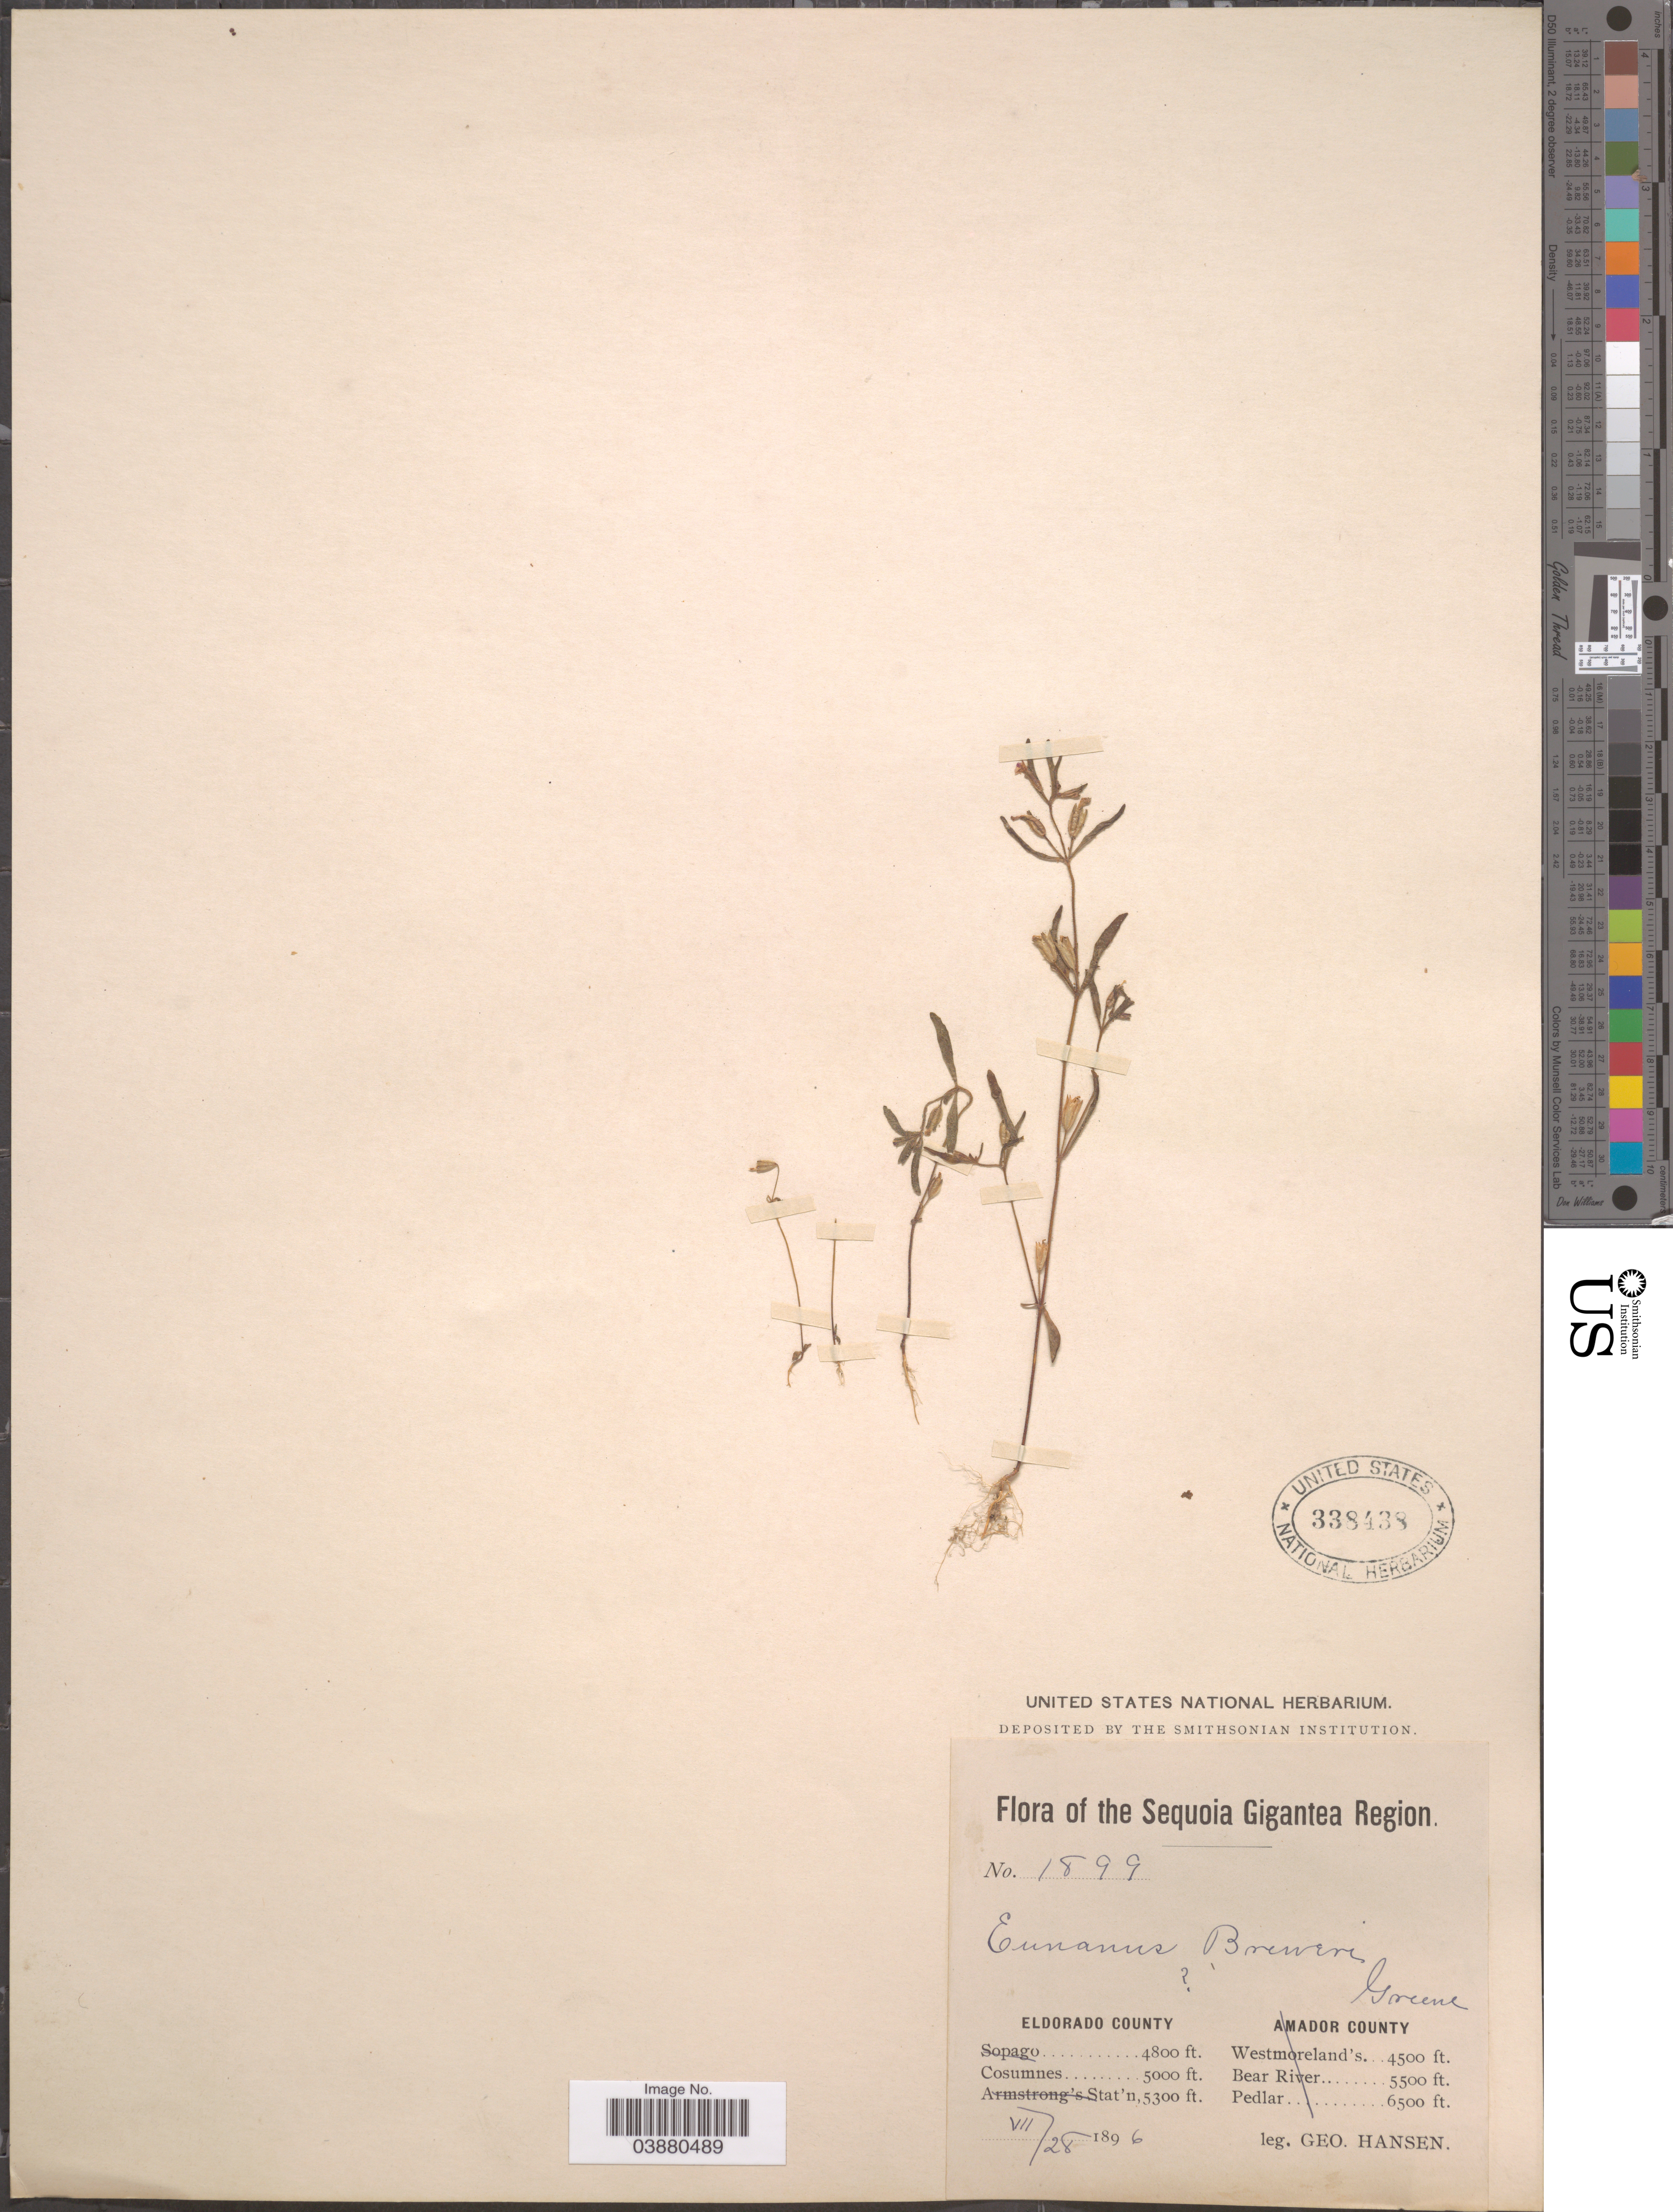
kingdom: Plantae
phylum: Tracheophyta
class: Magnoliopsida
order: Lamiales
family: Phrymaceae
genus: Mimulus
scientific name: Mimulus breweri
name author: (Greene) Coville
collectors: G. Hansen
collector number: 1899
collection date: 1896-07-28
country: United States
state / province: California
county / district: El Dorado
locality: Sequoia Gigantea Region. Eldorado County. Cosumnes.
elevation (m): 1524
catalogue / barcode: US 338438